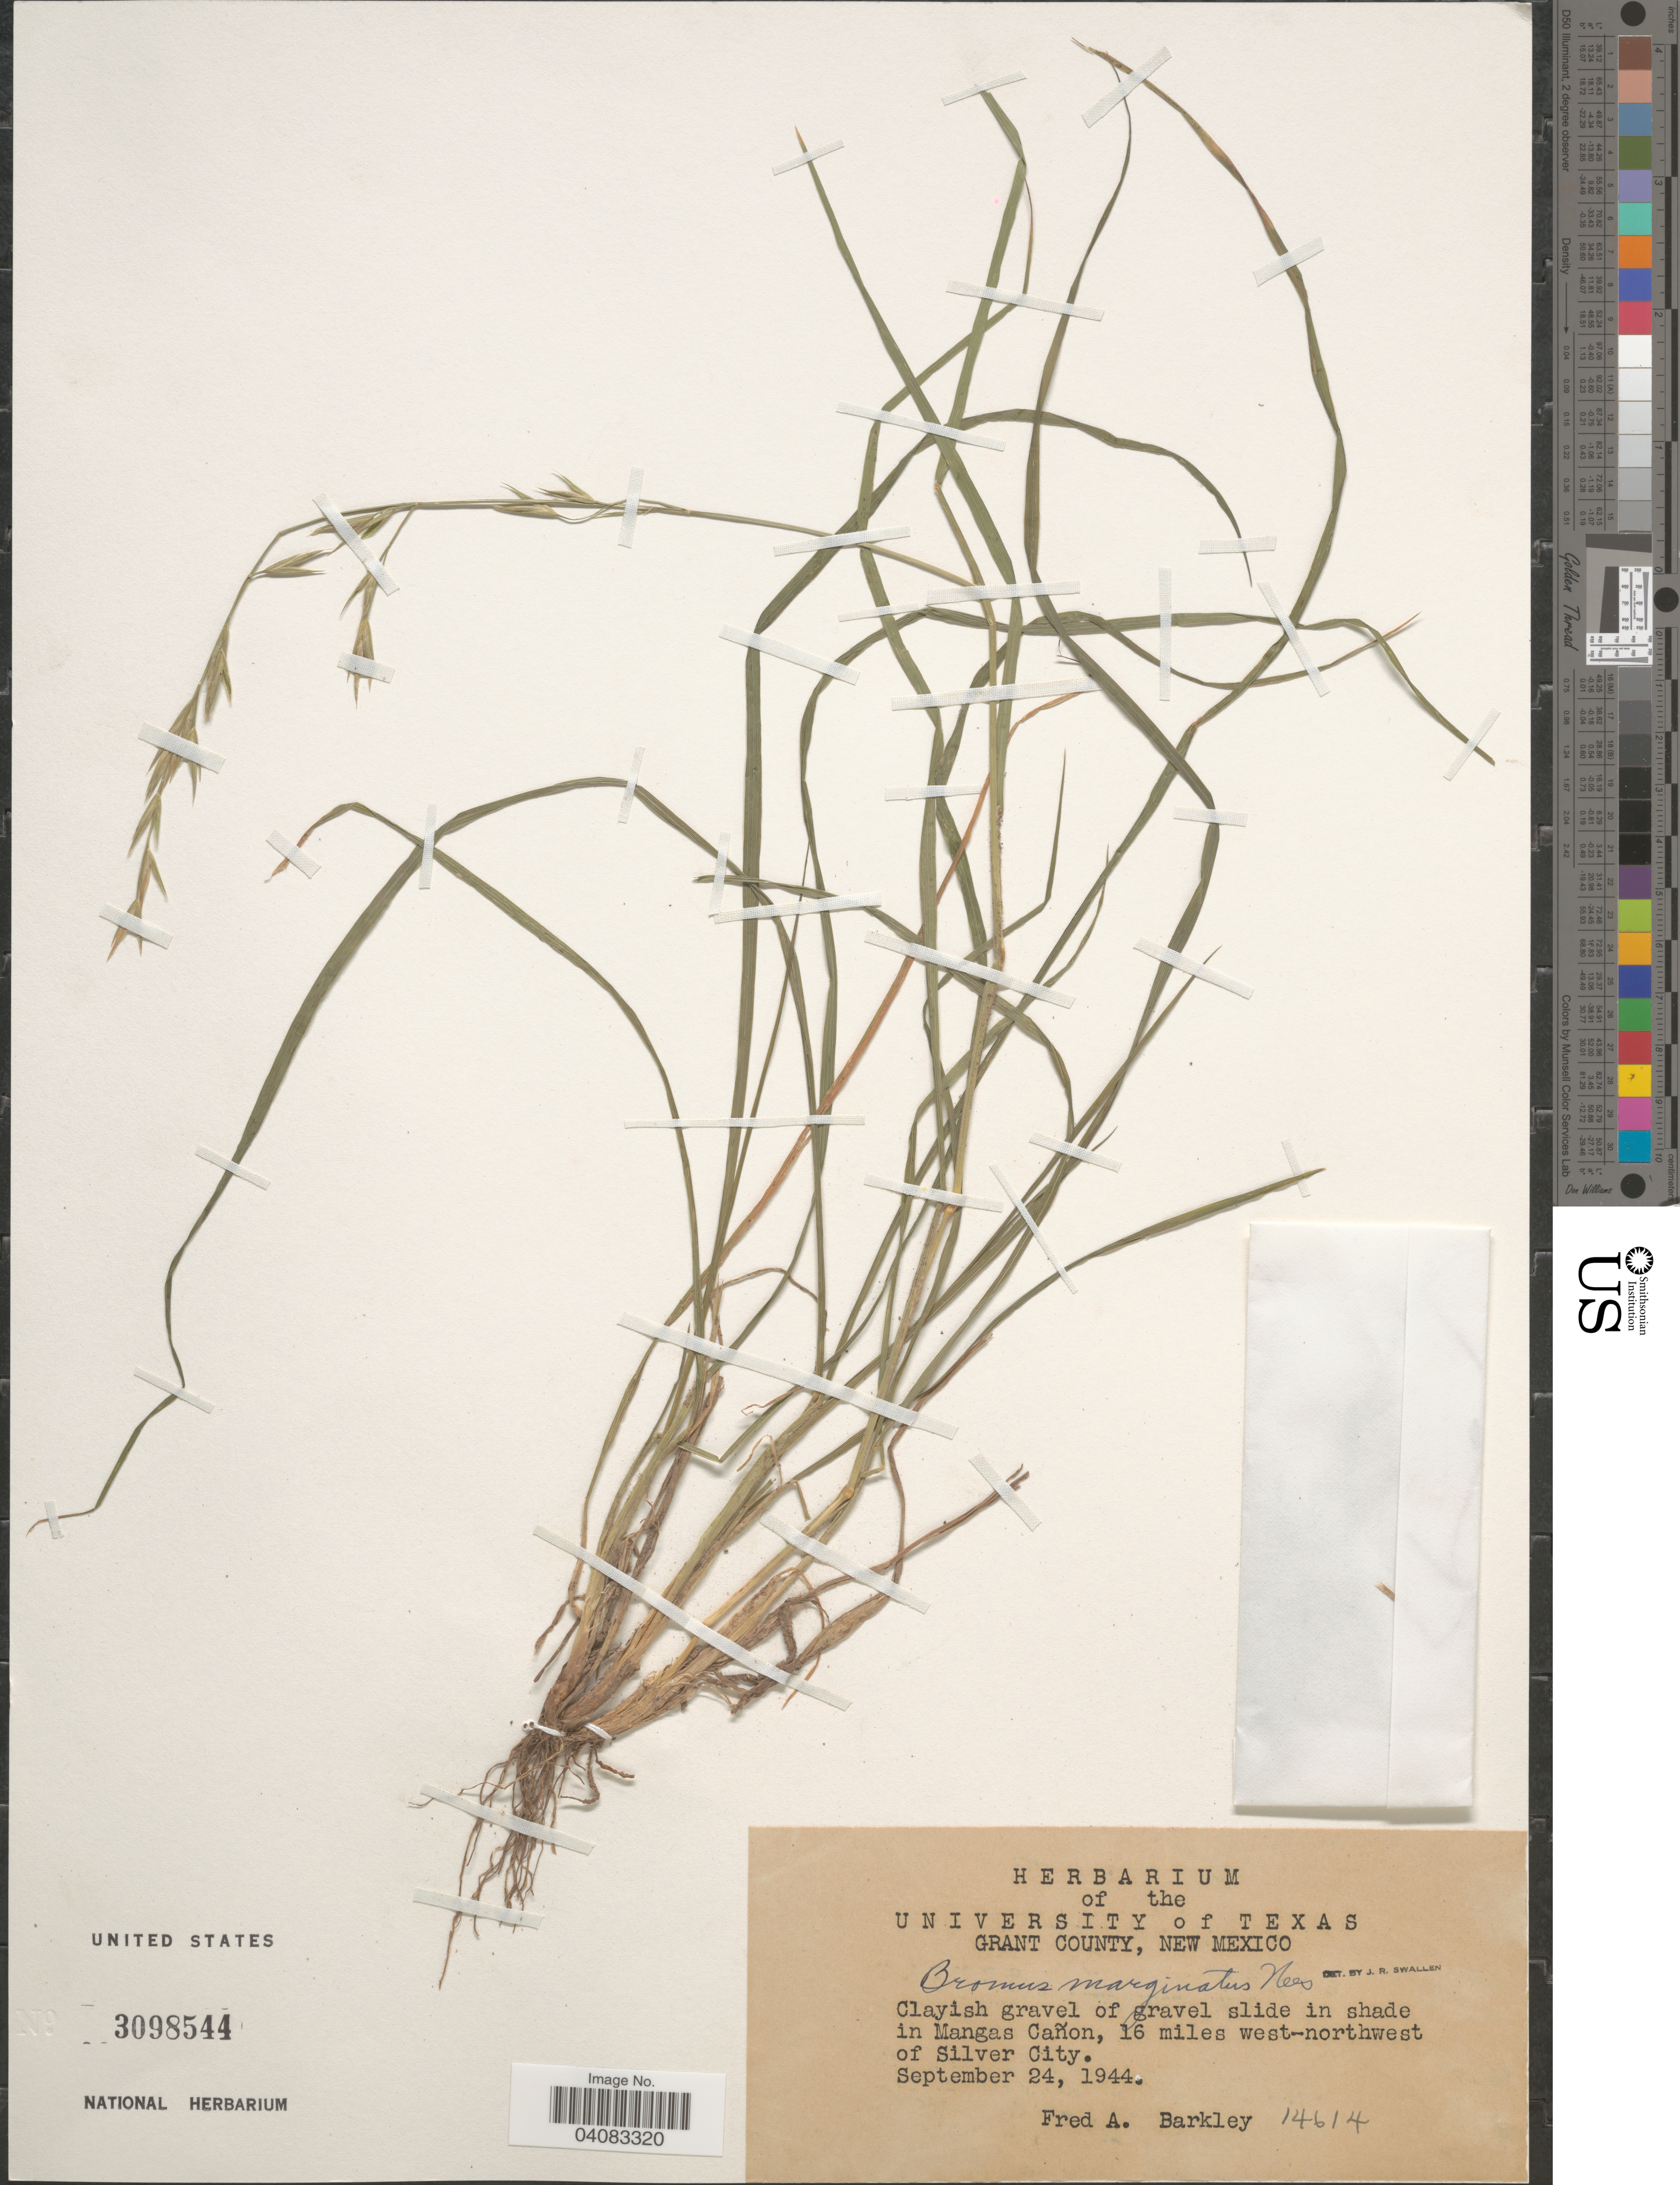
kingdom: Plantae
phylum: Tracheophyta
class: Liliopsida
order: Poales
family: Poaceae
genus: Bromus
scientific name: Bromus marginatus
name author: Nees ex Steud.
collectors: F. A. Barkley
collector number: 14614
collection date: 1944-09-24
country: United States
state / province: New Mexico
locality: Grant County. In Mangas Cañon, 16 miles west-northwest of Silver City.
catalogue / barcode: US 3098544